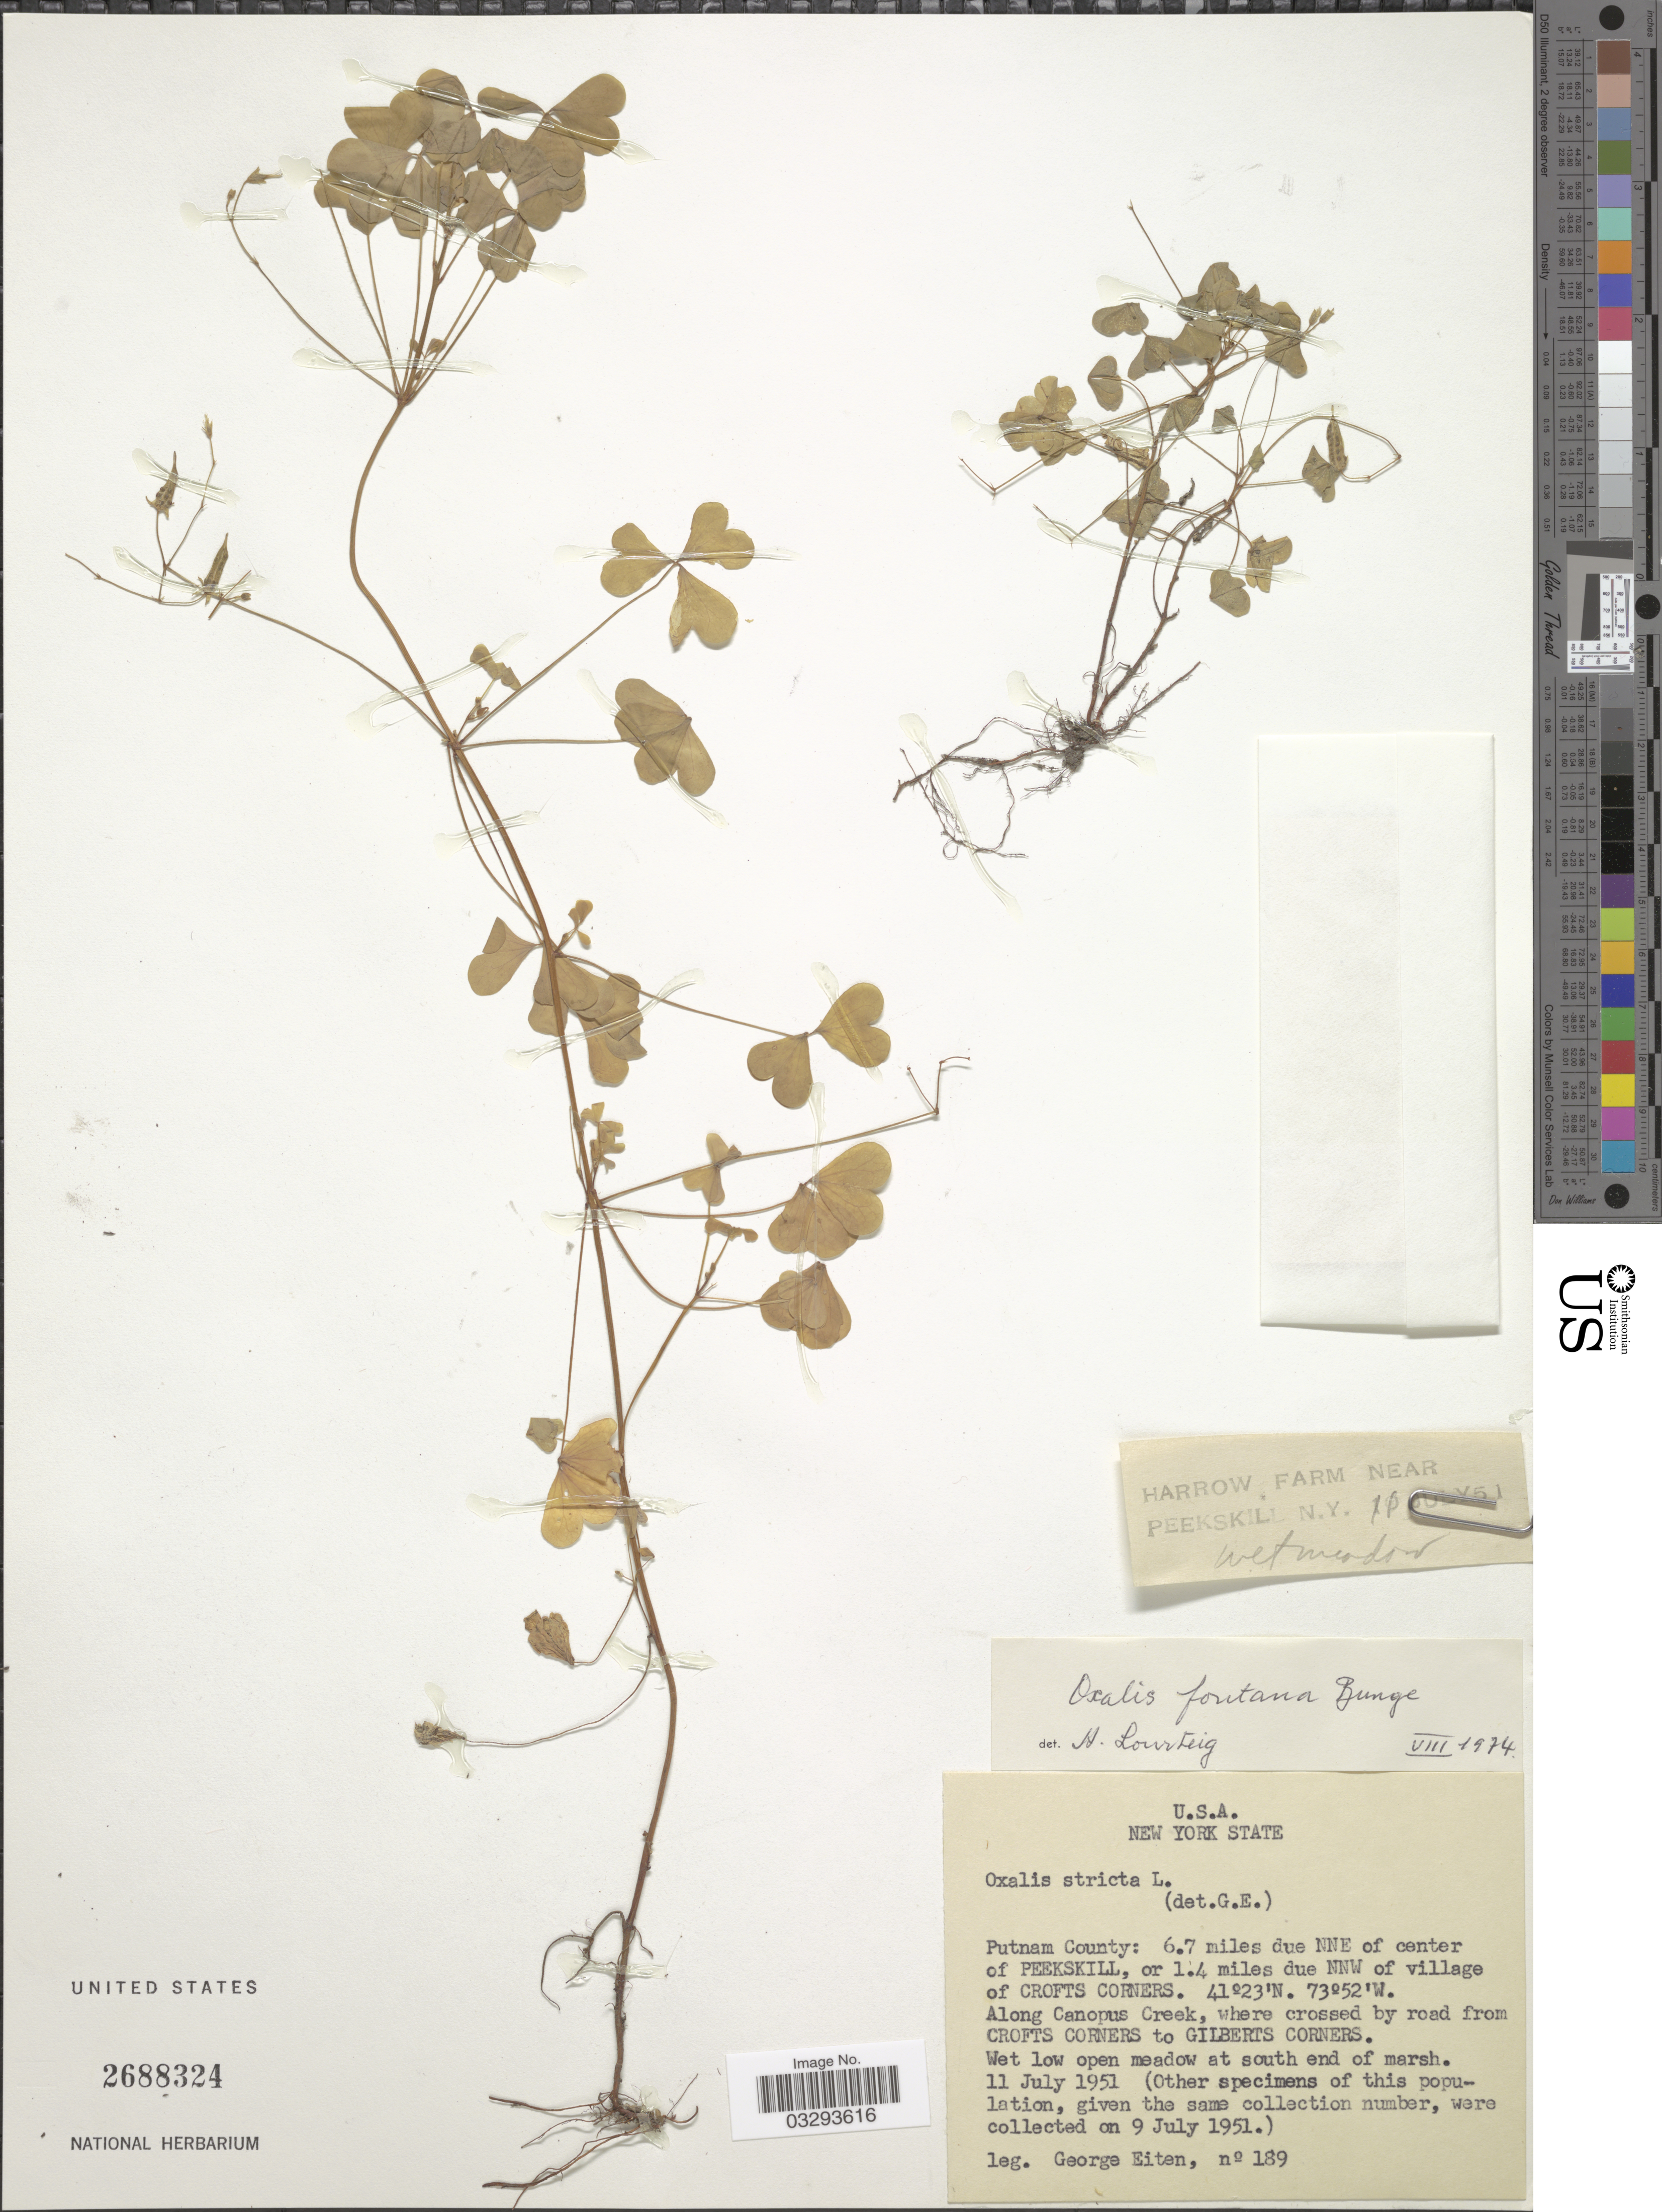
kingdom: Plantae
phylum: Tracheophyta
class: Magnoliopsida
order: Oxalidales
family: Oxalidaceae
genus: Oxalis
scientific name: Oxalis fontana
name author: Bunge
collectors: G. Eiten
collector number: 189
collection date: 1951-07-11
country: United States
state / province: New York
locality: Putnam County: 6.7 miles due NNE of center of Peekskill, or 1.4 miles due NNW of village of Crofts Corners. Along Canopus Creek, where crossed by road from Crofts Corners to Gilberts Corners. At south end of marsh.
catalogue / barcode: US 2688324